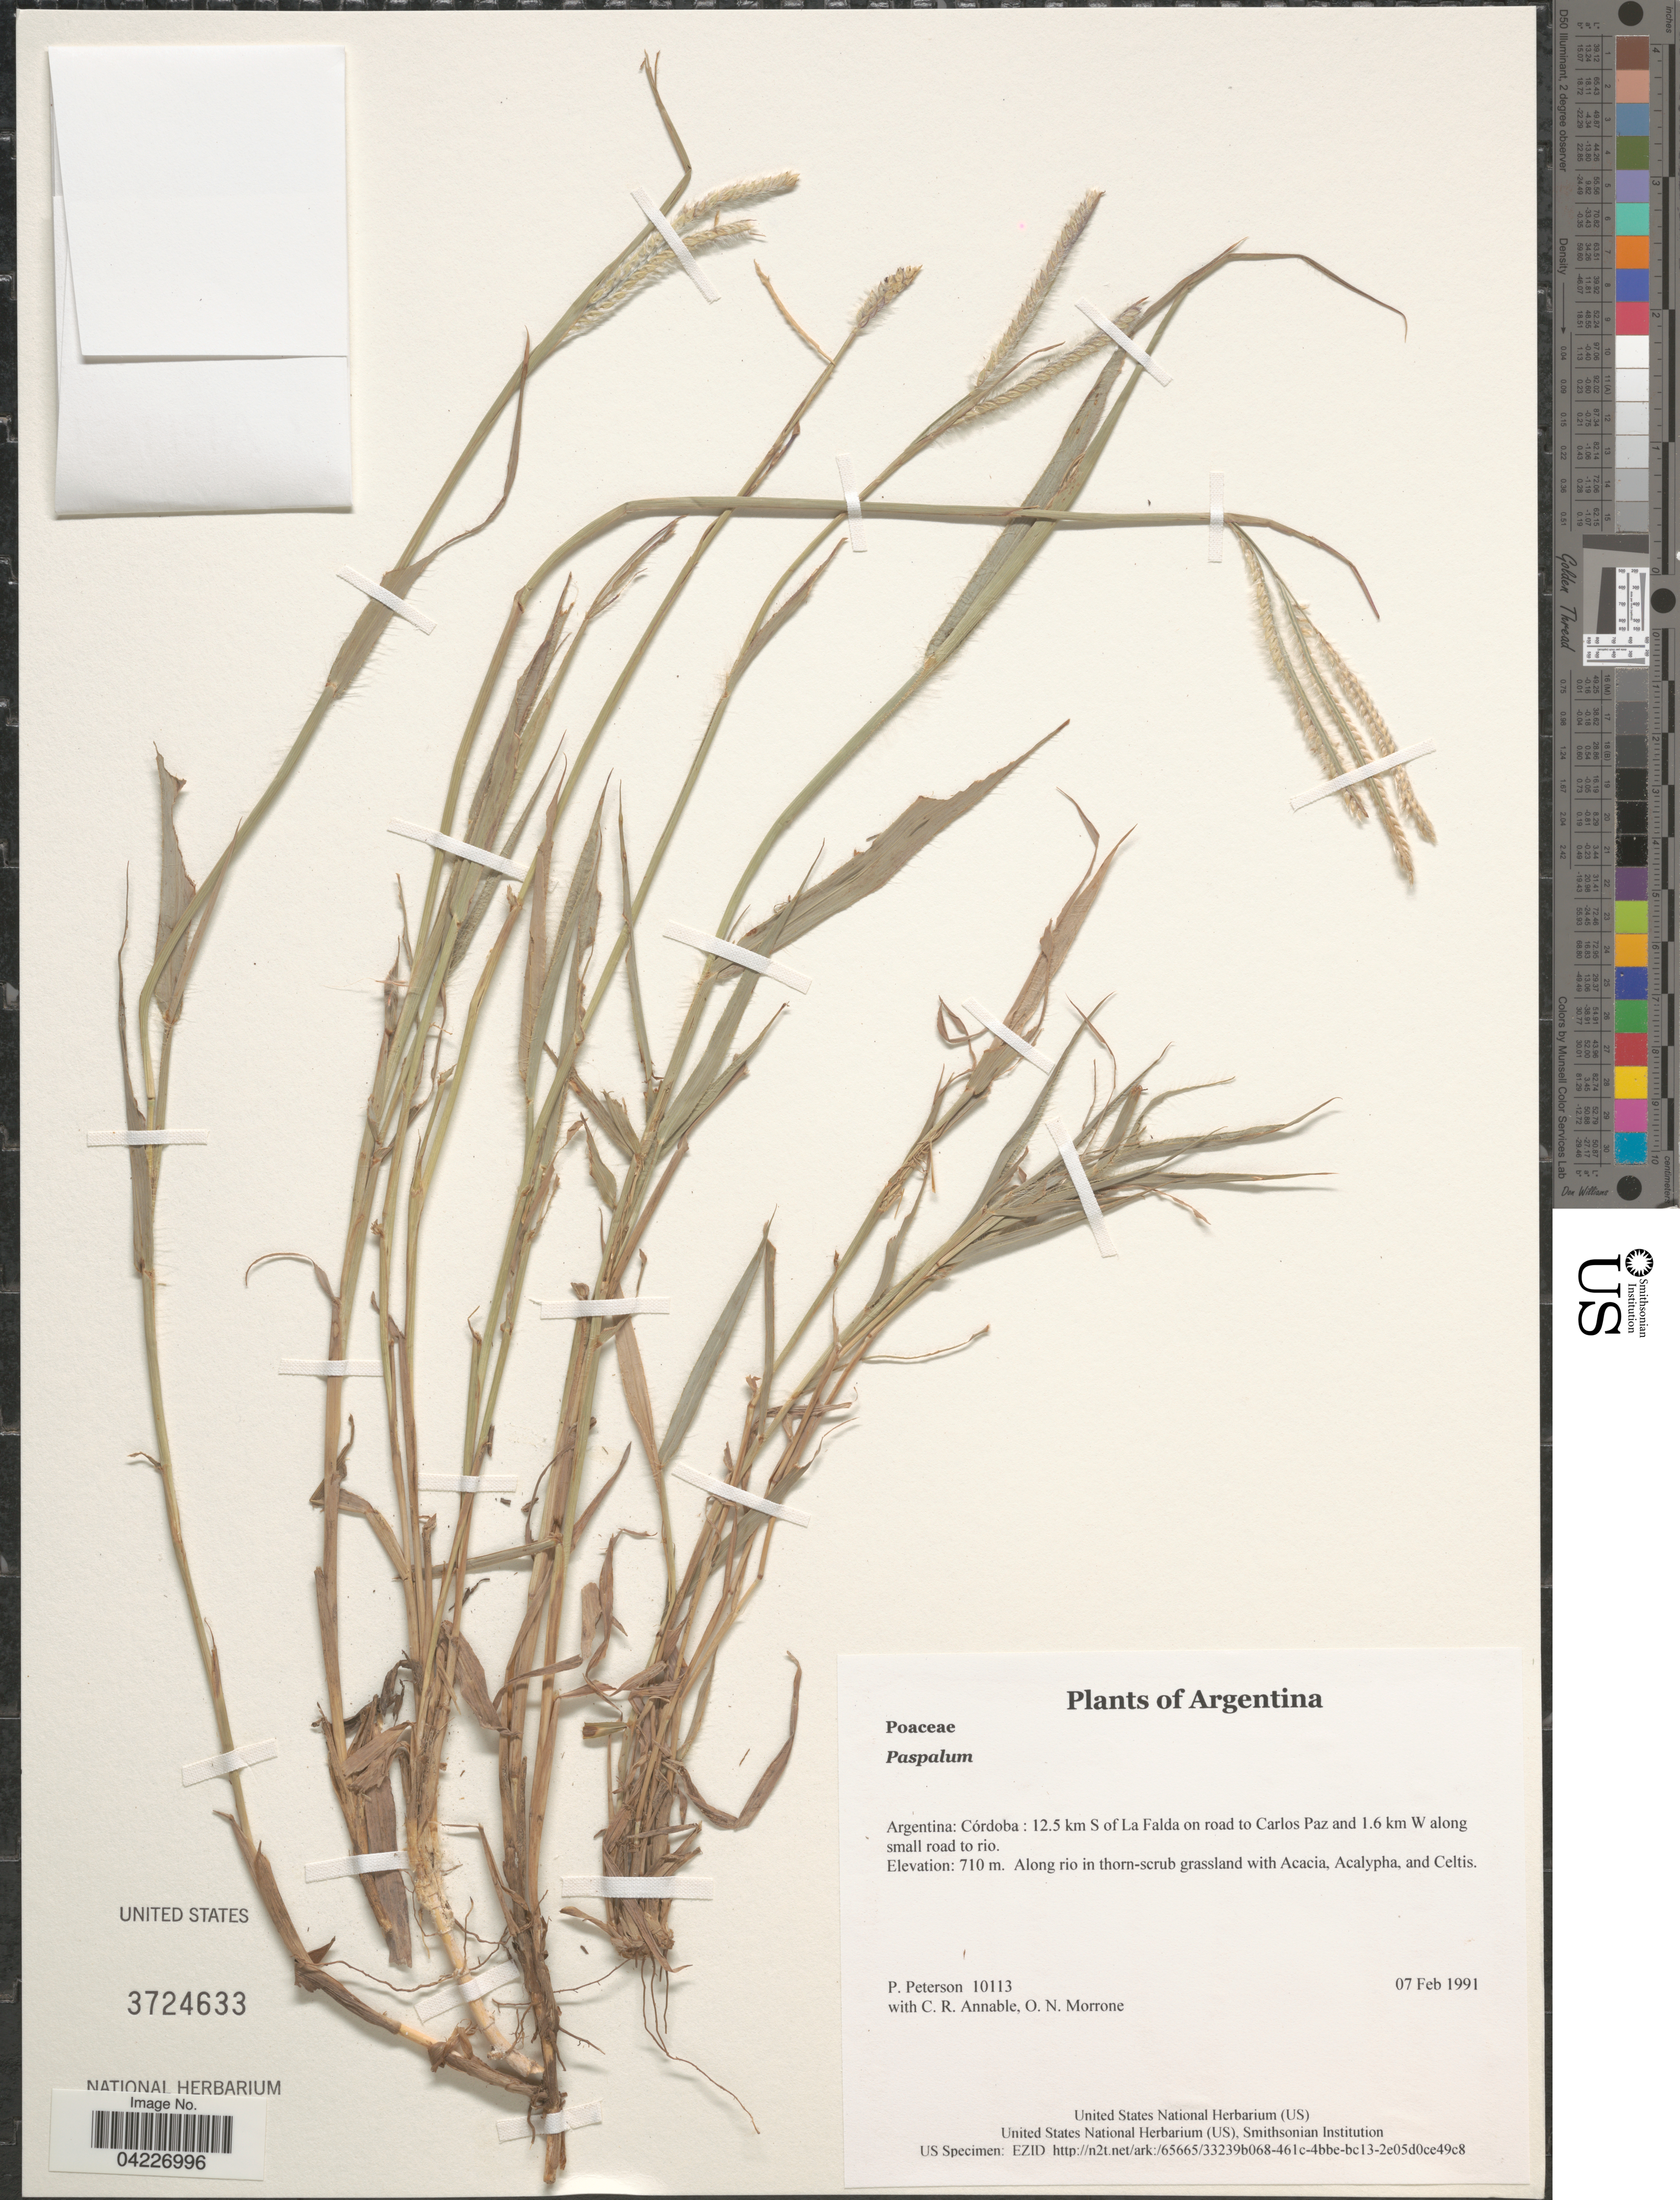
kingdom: Plantae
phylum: Tracheophyta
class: Liliopsida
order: Poales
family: Poaceae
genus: Paspalum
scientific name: Paspalum sp.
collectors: P. Peterson, C. R. Annable & O. N. Morrone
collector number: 10113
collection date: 1991-02-07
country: Argentina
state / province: Cordoba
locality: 12.5 km S of La Falda on road to Carlos Paz and 1.6 km W along small road to rio.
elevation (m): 710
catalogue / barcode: US 3724633